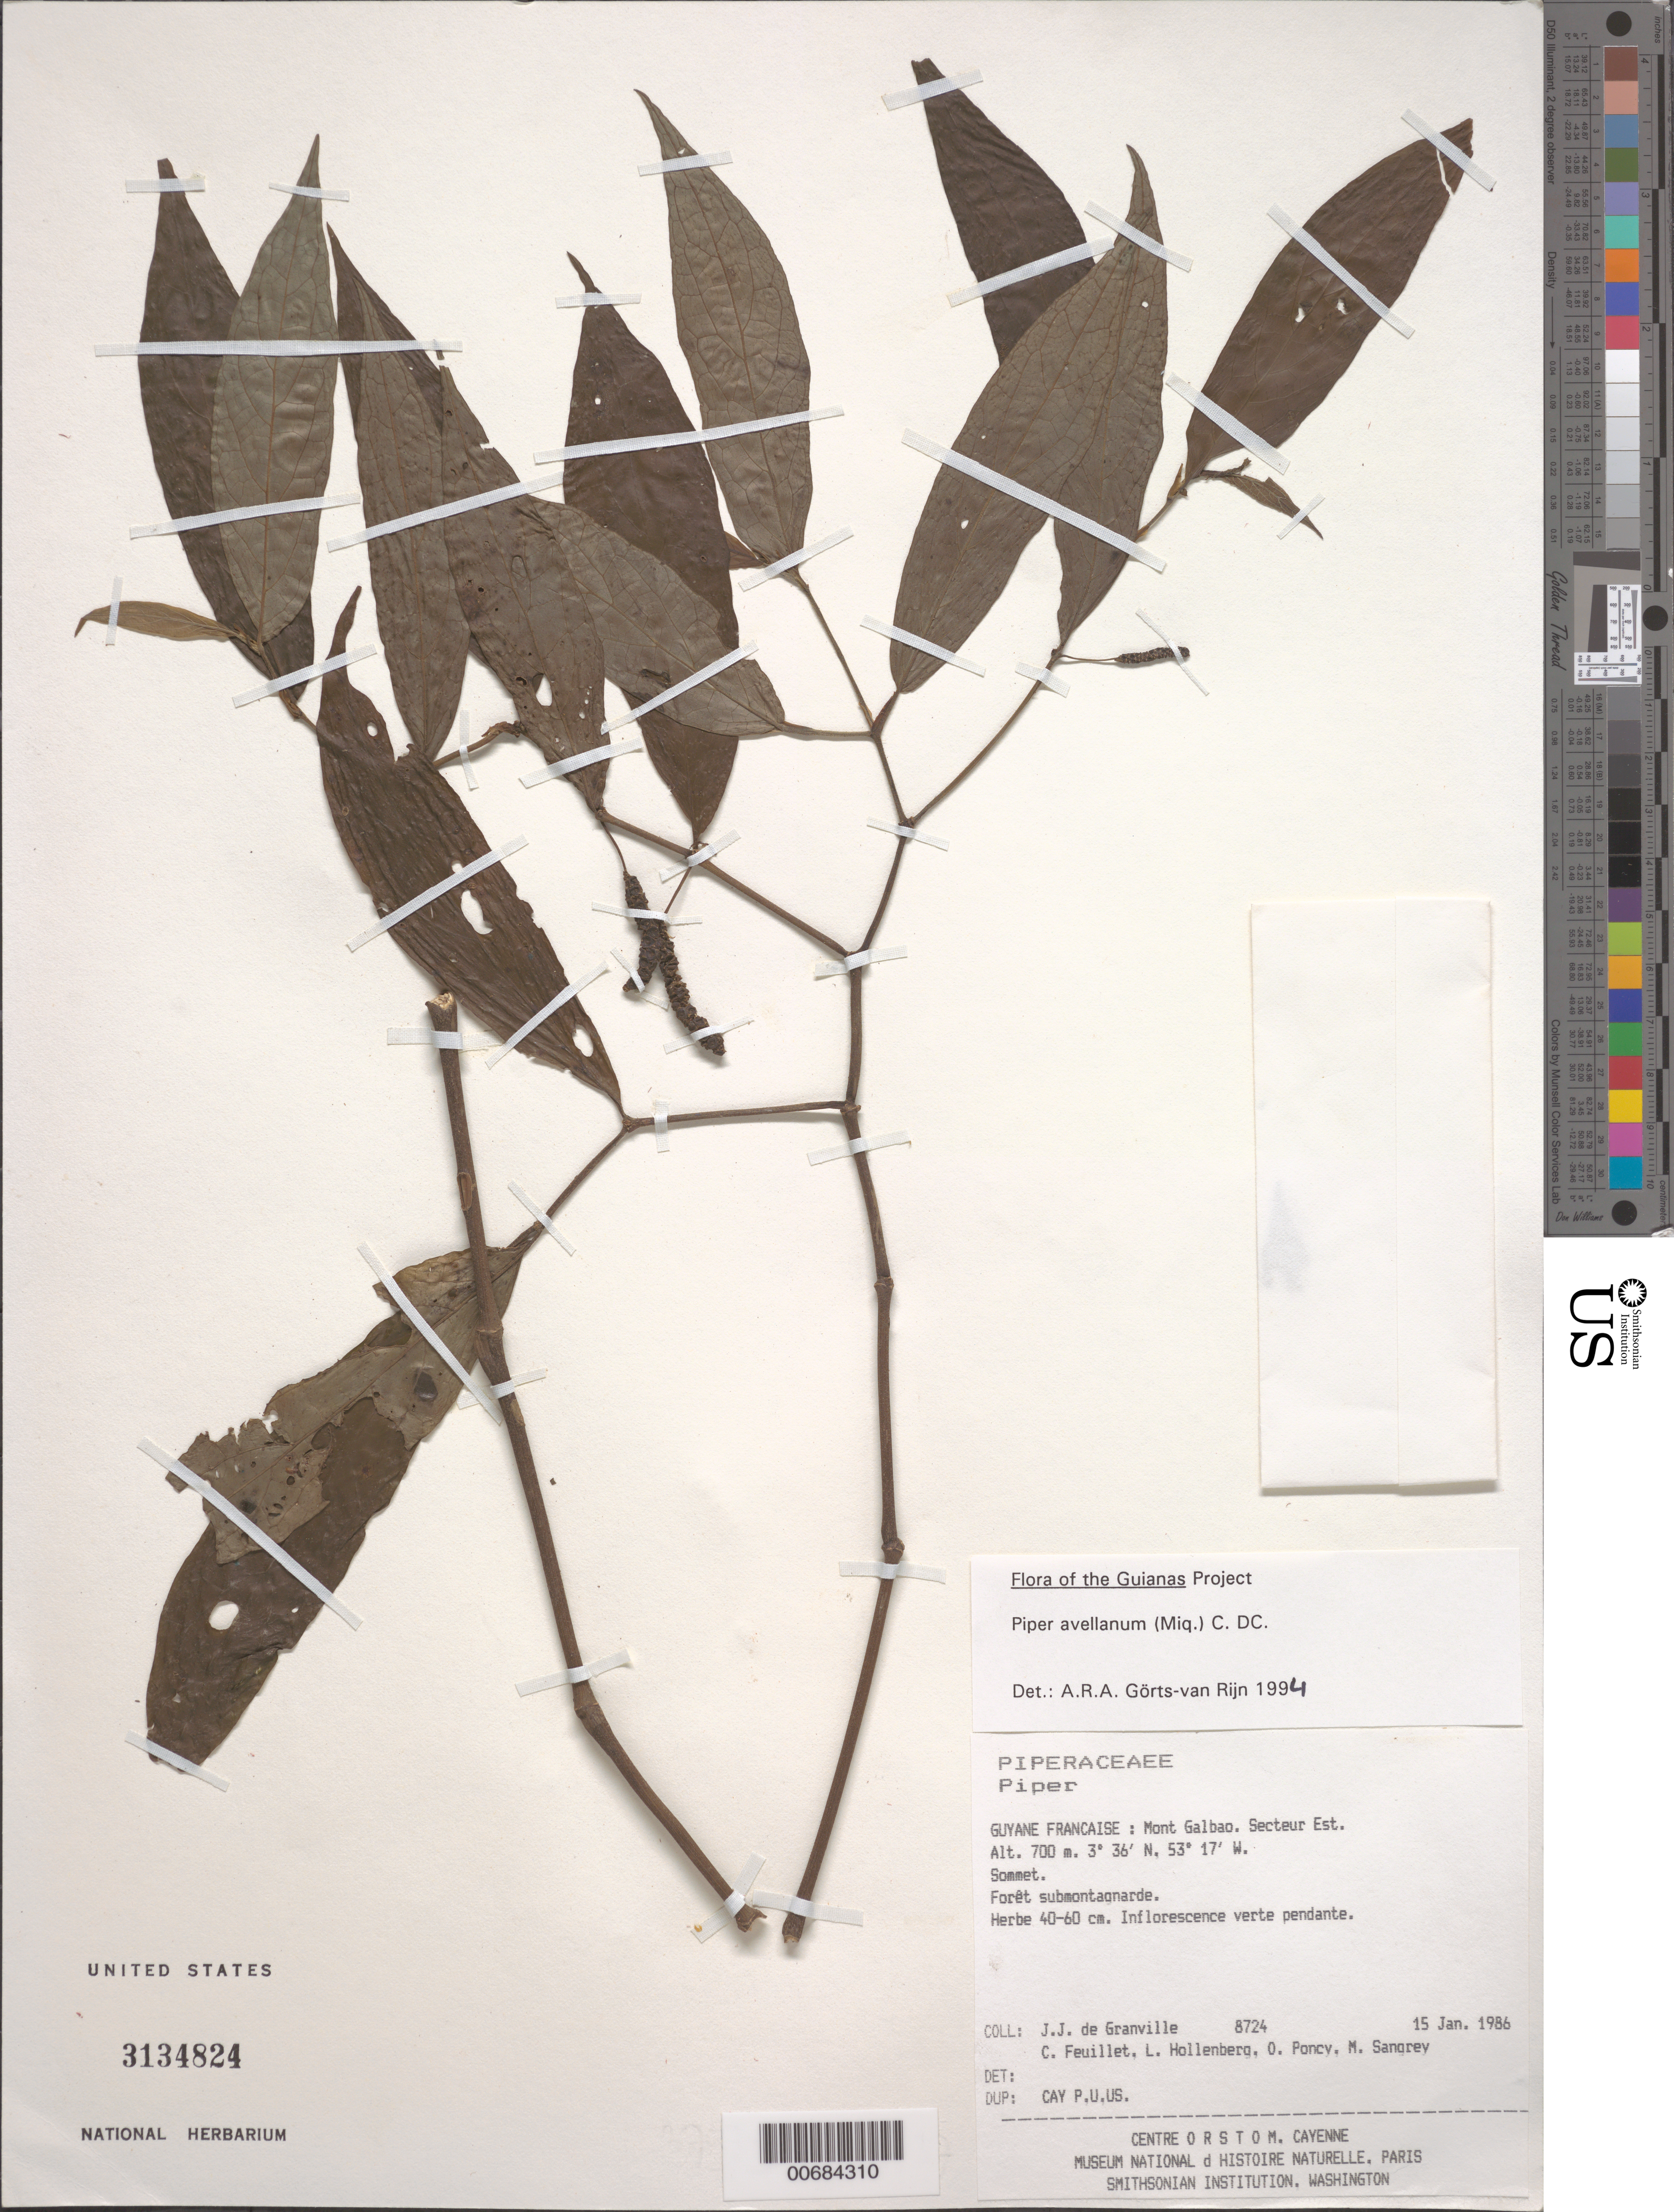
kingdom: Plantae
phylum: Tracheophyta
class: Magnoliopsida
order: Piperales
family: Piperaceae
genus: Piper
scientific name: Piper avellanum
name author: (Miq.) C. DC.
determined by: Görts-van Rijn, A. R. A.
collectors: J.-J. de Granville, C. Feuillet, L. Hollenberg, O. Poncy & M. S. Sangrey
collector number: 8724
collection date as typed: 15-Jan-86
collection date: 1986-01-15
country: French Guiana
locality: Mont Galbao. Secteur Est. Sommet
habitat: Forêt submontagnarde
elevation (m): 700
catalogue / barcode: US 3134824